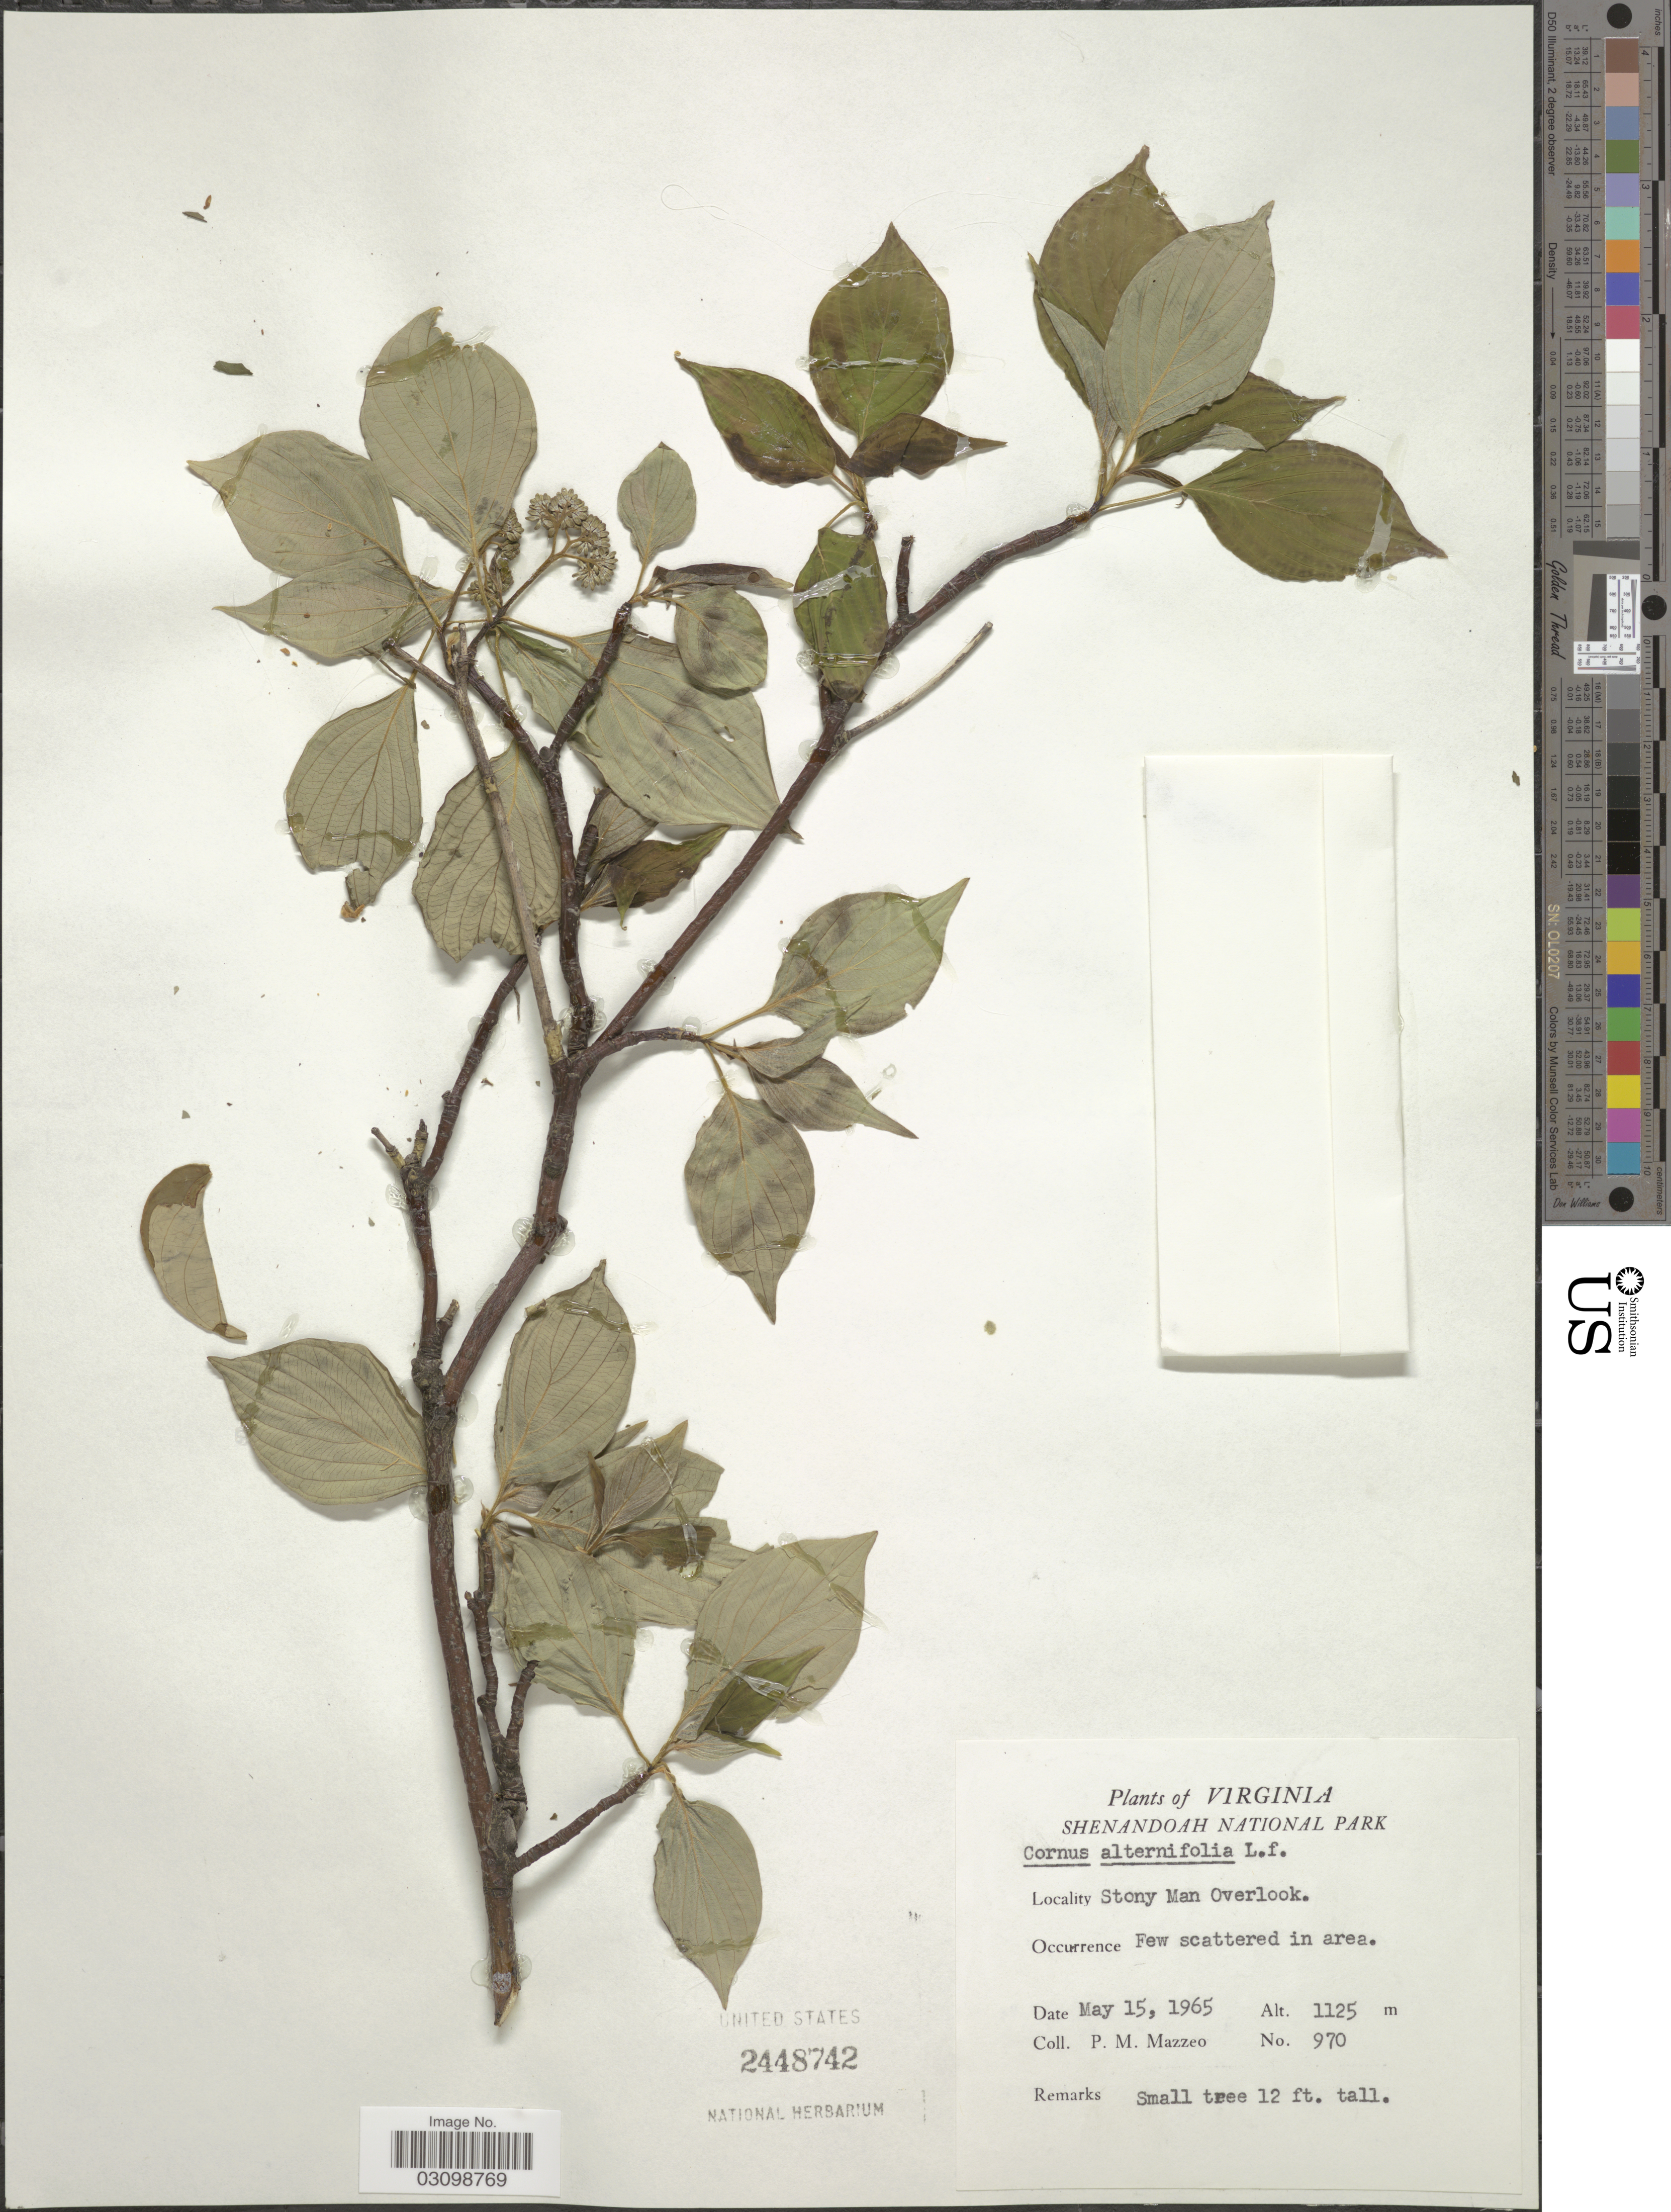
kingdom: Plantae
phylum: Tracheophyta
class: Magnoliopsida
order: Cornales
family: Cornaceae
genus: Cornus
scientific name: Cornus alternifolia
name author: L.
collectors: P. Mazzeo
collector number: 970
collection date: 1965-05-15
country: United States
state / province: Virginia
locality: Shenandoah National Park. Stony Man Overlook.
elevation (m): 1125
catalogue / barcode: US 2448742